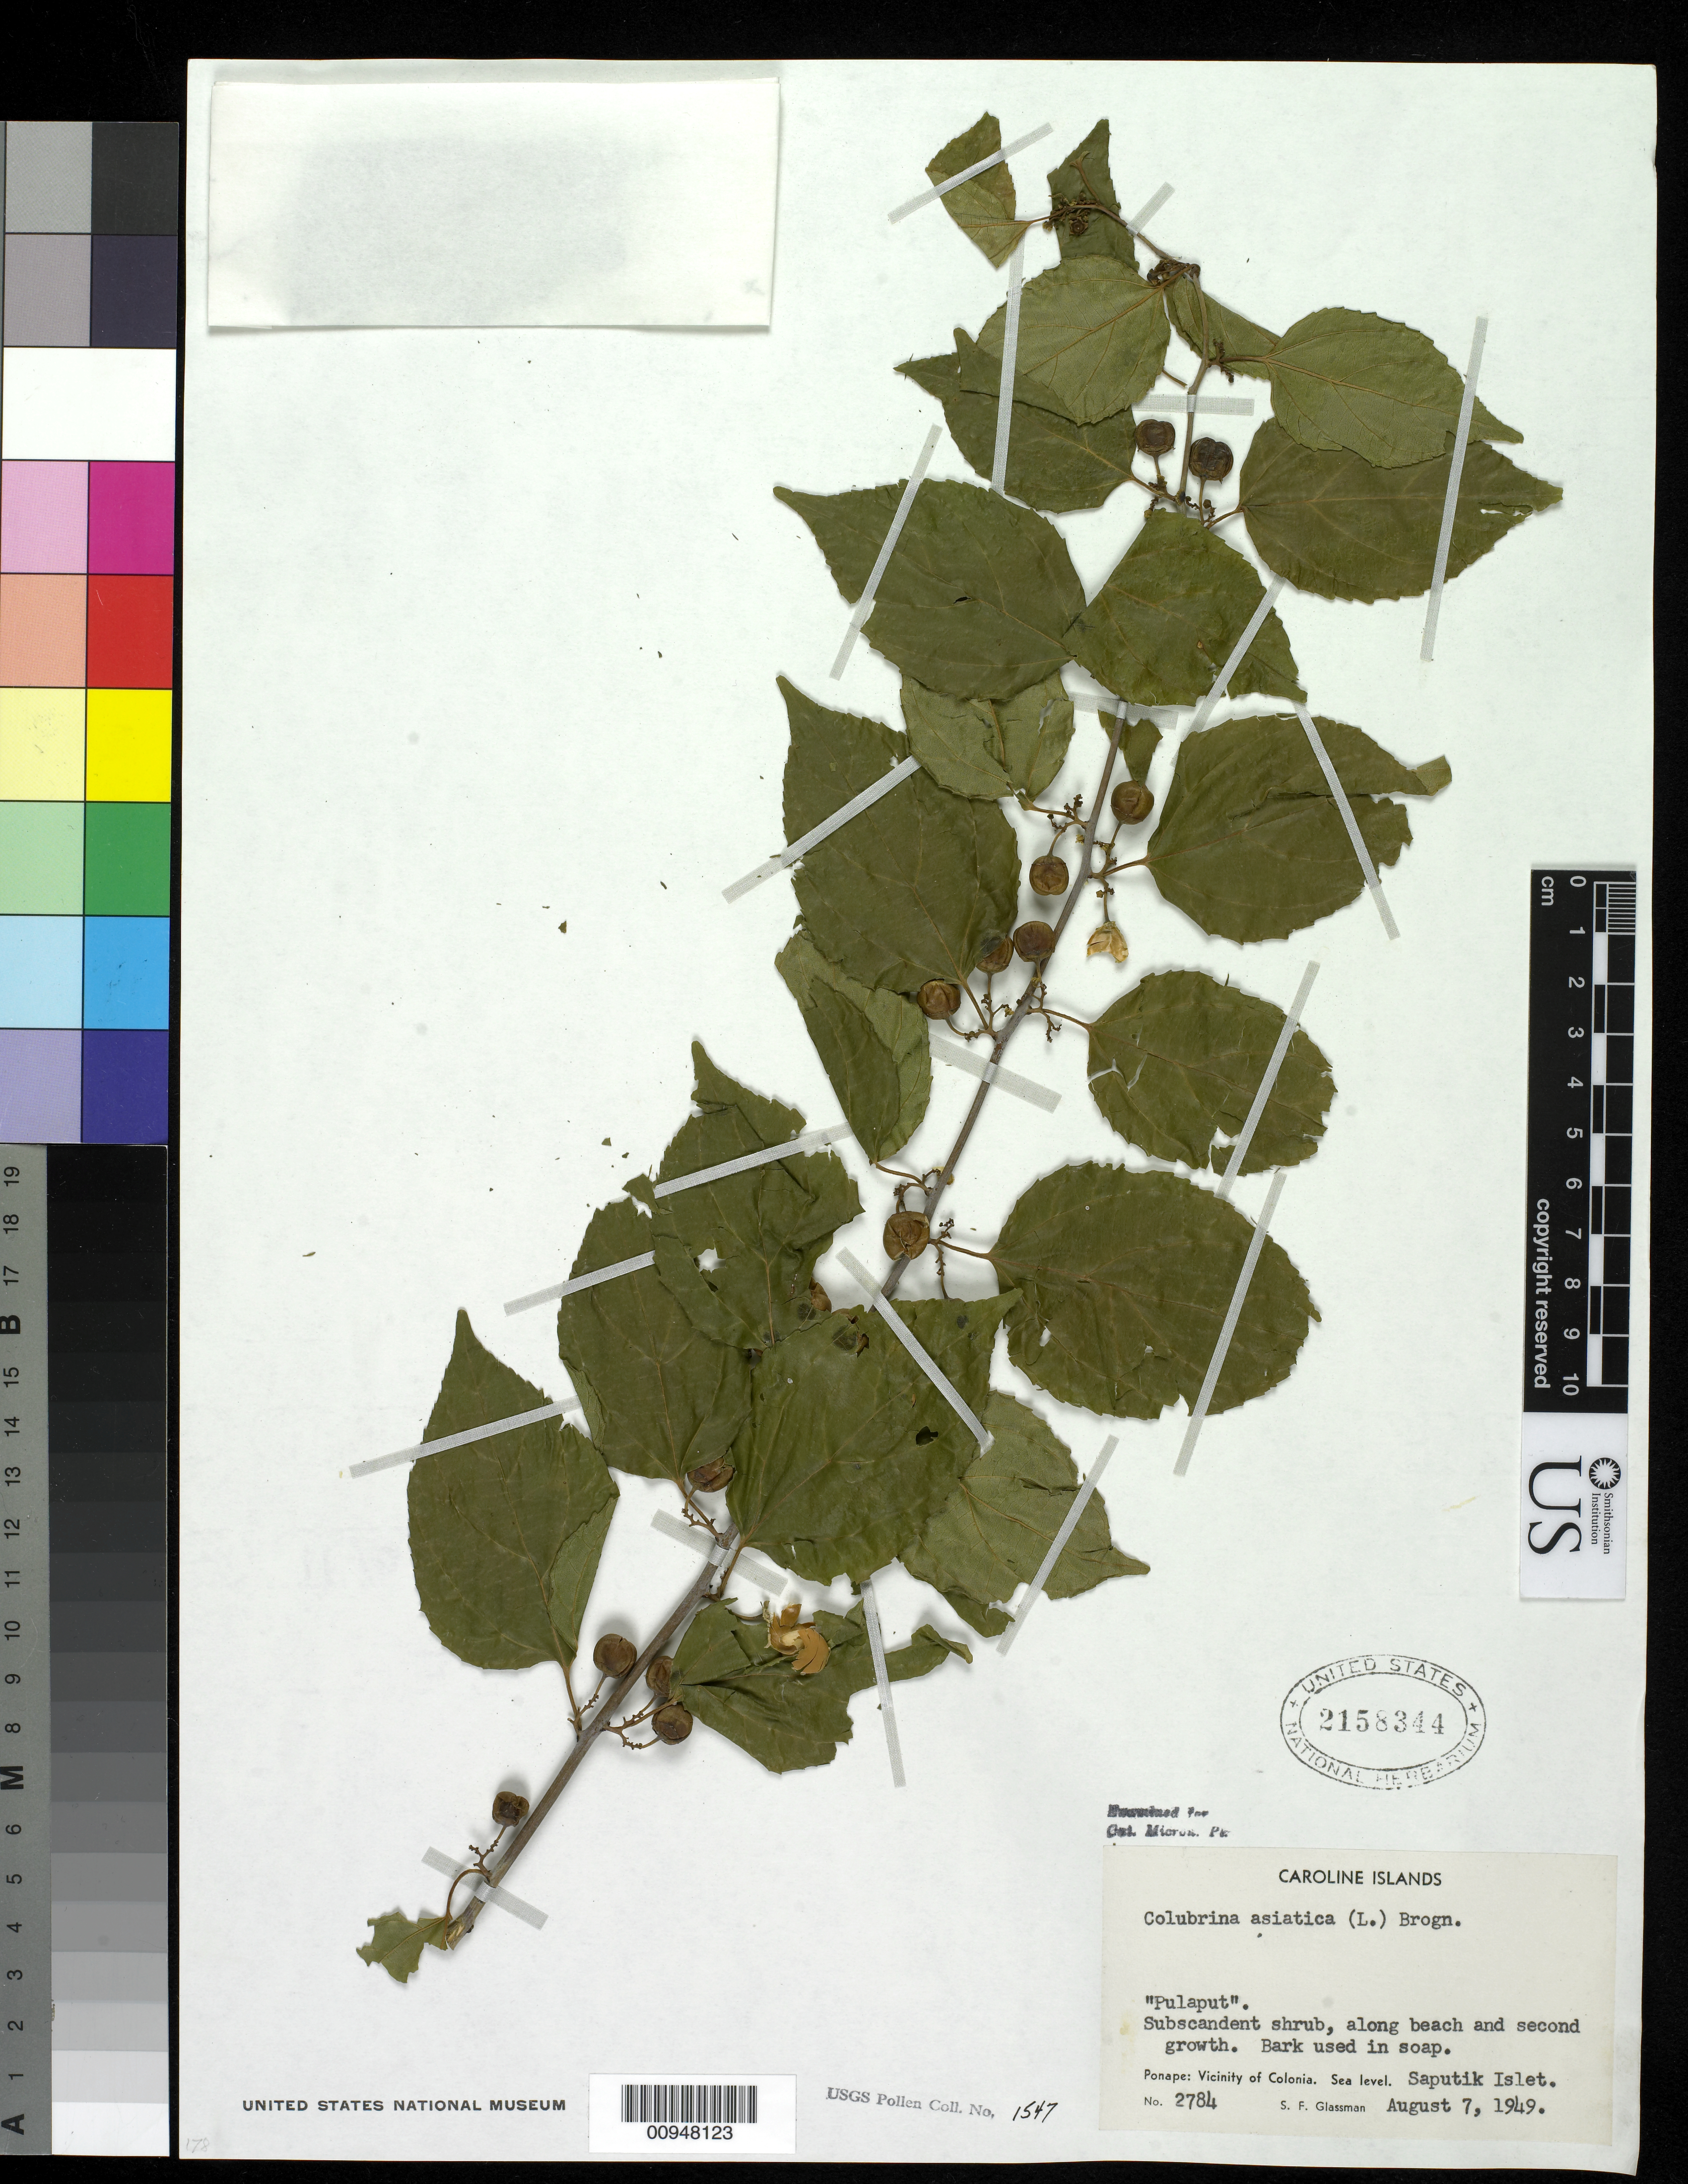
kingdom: Plantae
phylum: Tracheophyta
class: Magnoliopsida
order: Rosales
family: Rhamnaceae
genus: Colubrina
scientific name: Colubrina asiatica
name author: (L.) Brongn.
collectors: S. F. Glassman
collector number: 2784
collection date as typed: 07 Aug 1949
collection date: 1949-08-07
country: Micronesia, Federated States of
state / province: Pohnpei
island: Pohnpei [Ponape]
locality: Vicinity of Colonia. Saputik Islet.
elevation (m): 0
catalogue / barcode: US 2158344